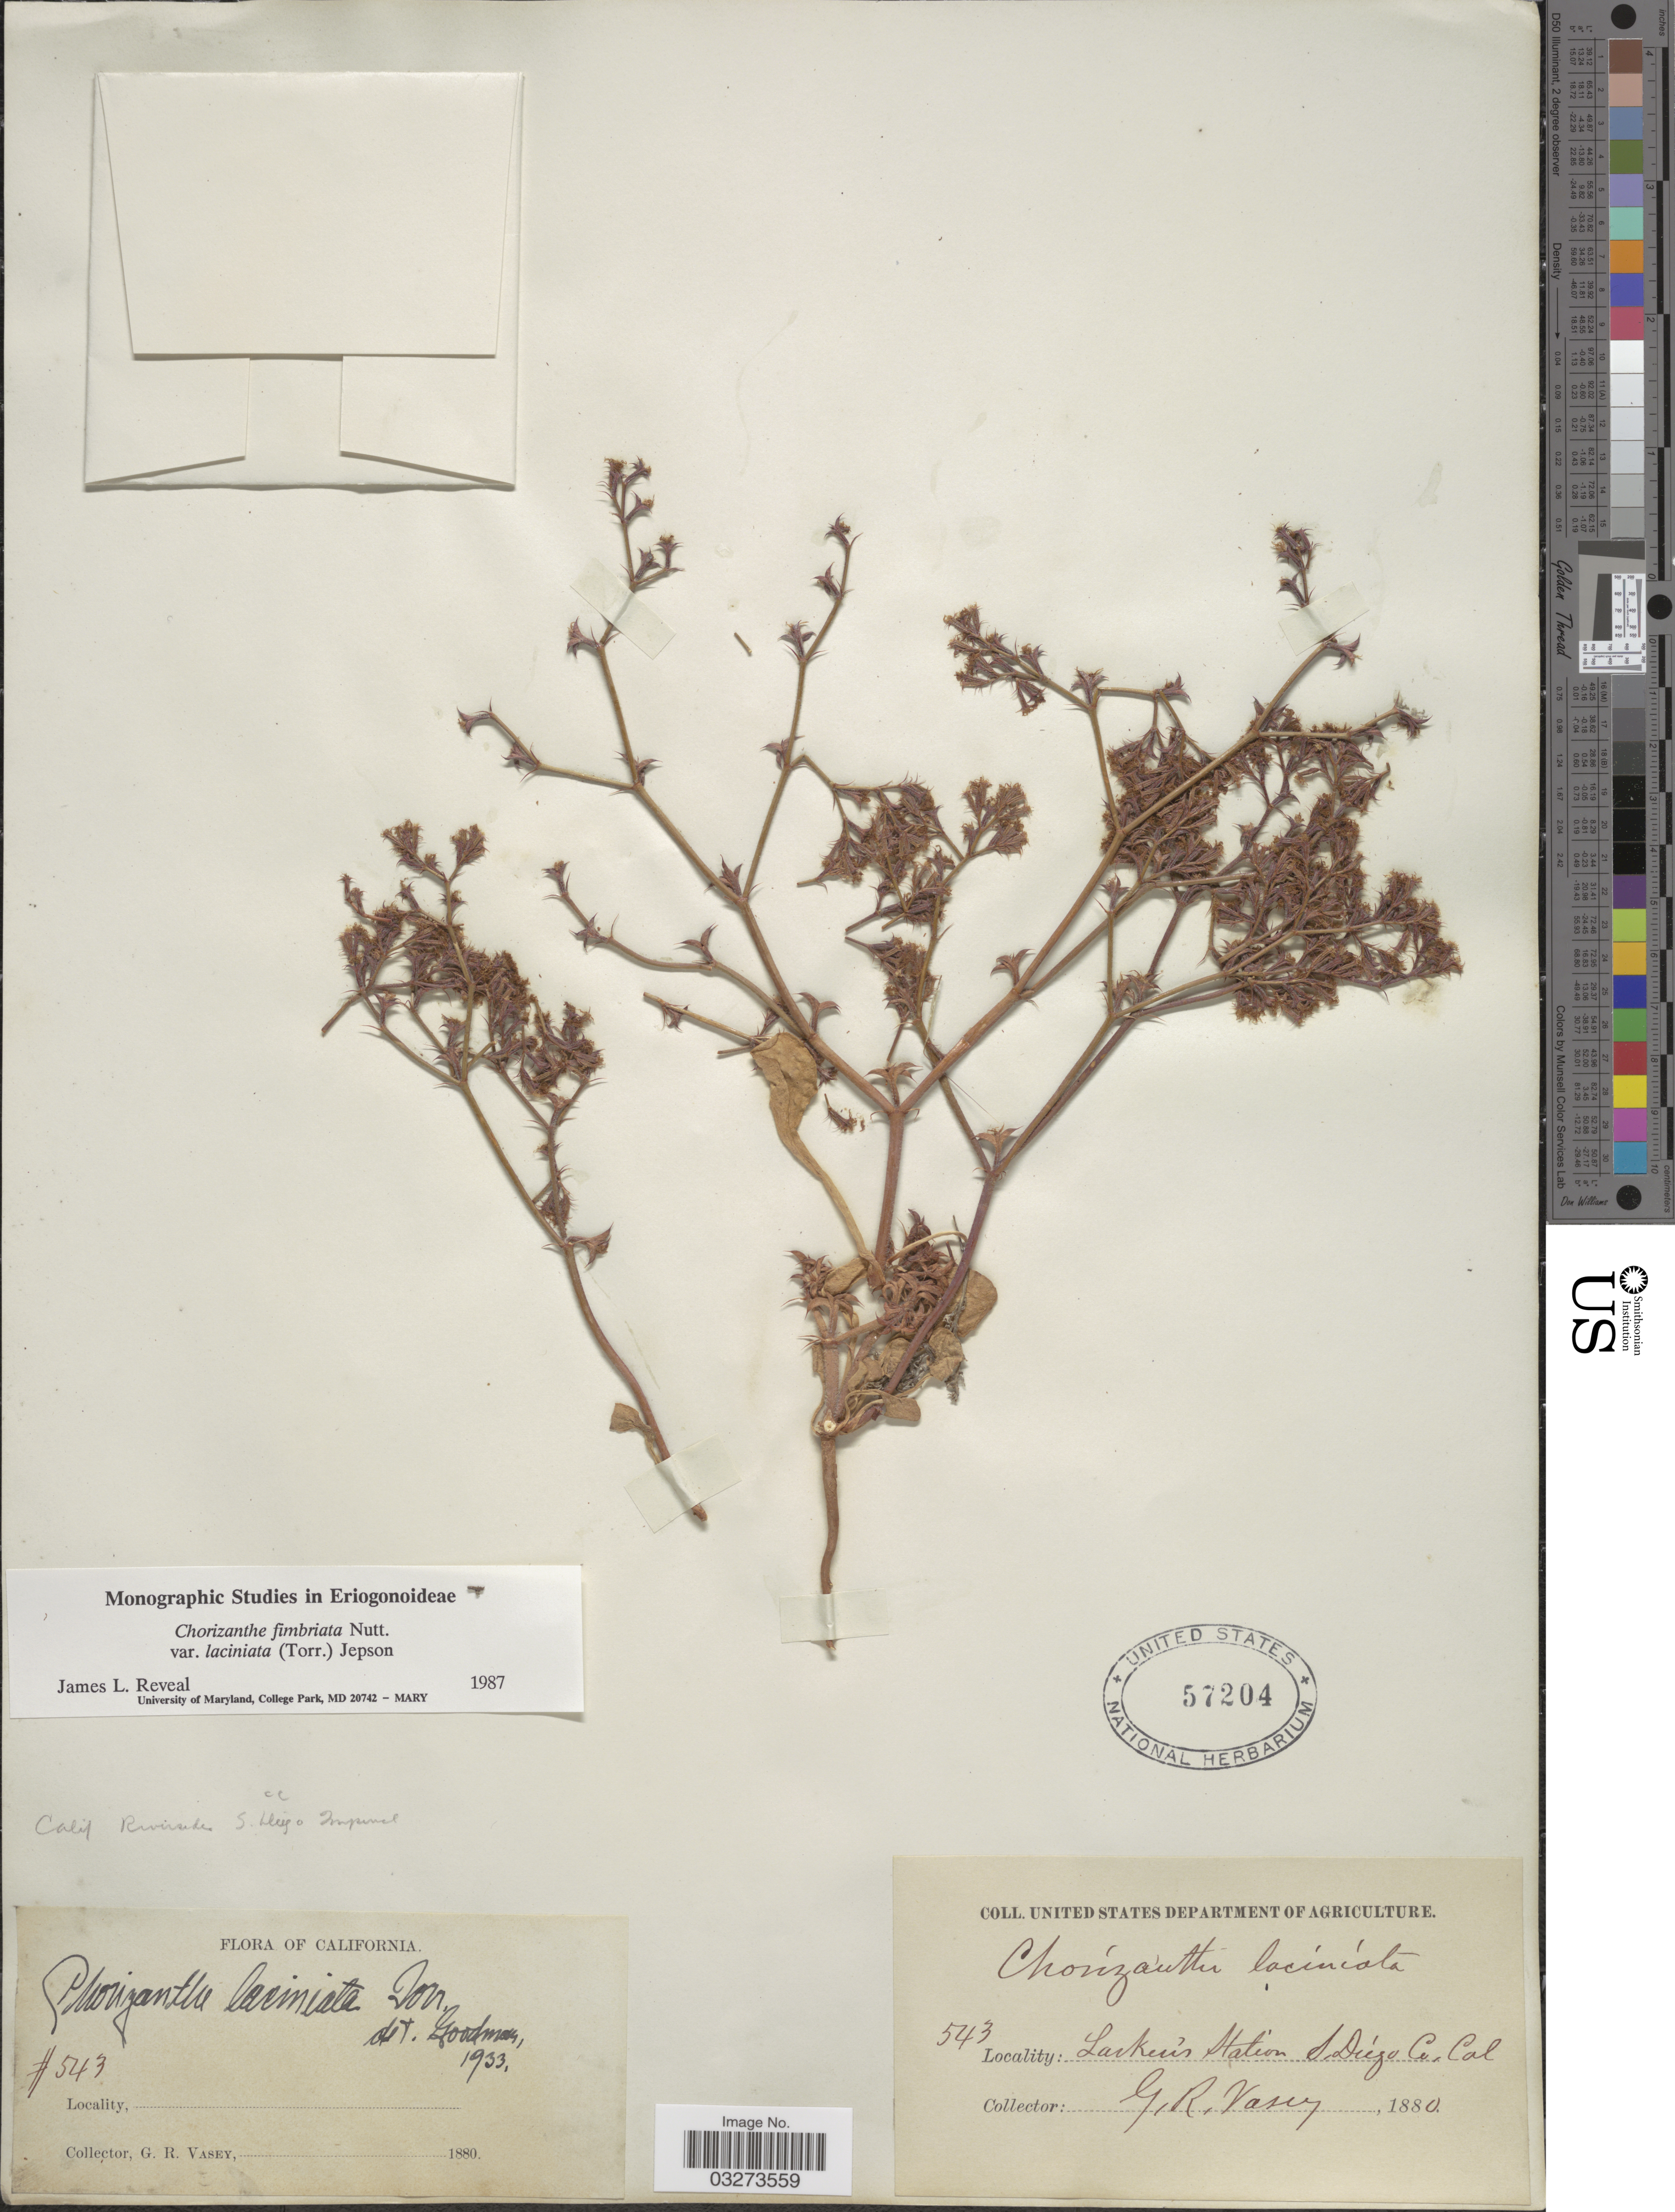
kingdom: Plantae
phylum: Tracheophyta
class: Magnoliopsida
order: Caryophyllales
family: Polygonaceae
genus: Chorizanthe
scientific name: Chorizanthe fimbriata var. laciniata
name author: Nutt.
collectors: G. R. Vasey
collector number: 543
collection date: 1880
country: United States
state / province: California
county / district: San Diego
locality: Larken's Station S. Diego Co.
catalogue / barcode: US 57204